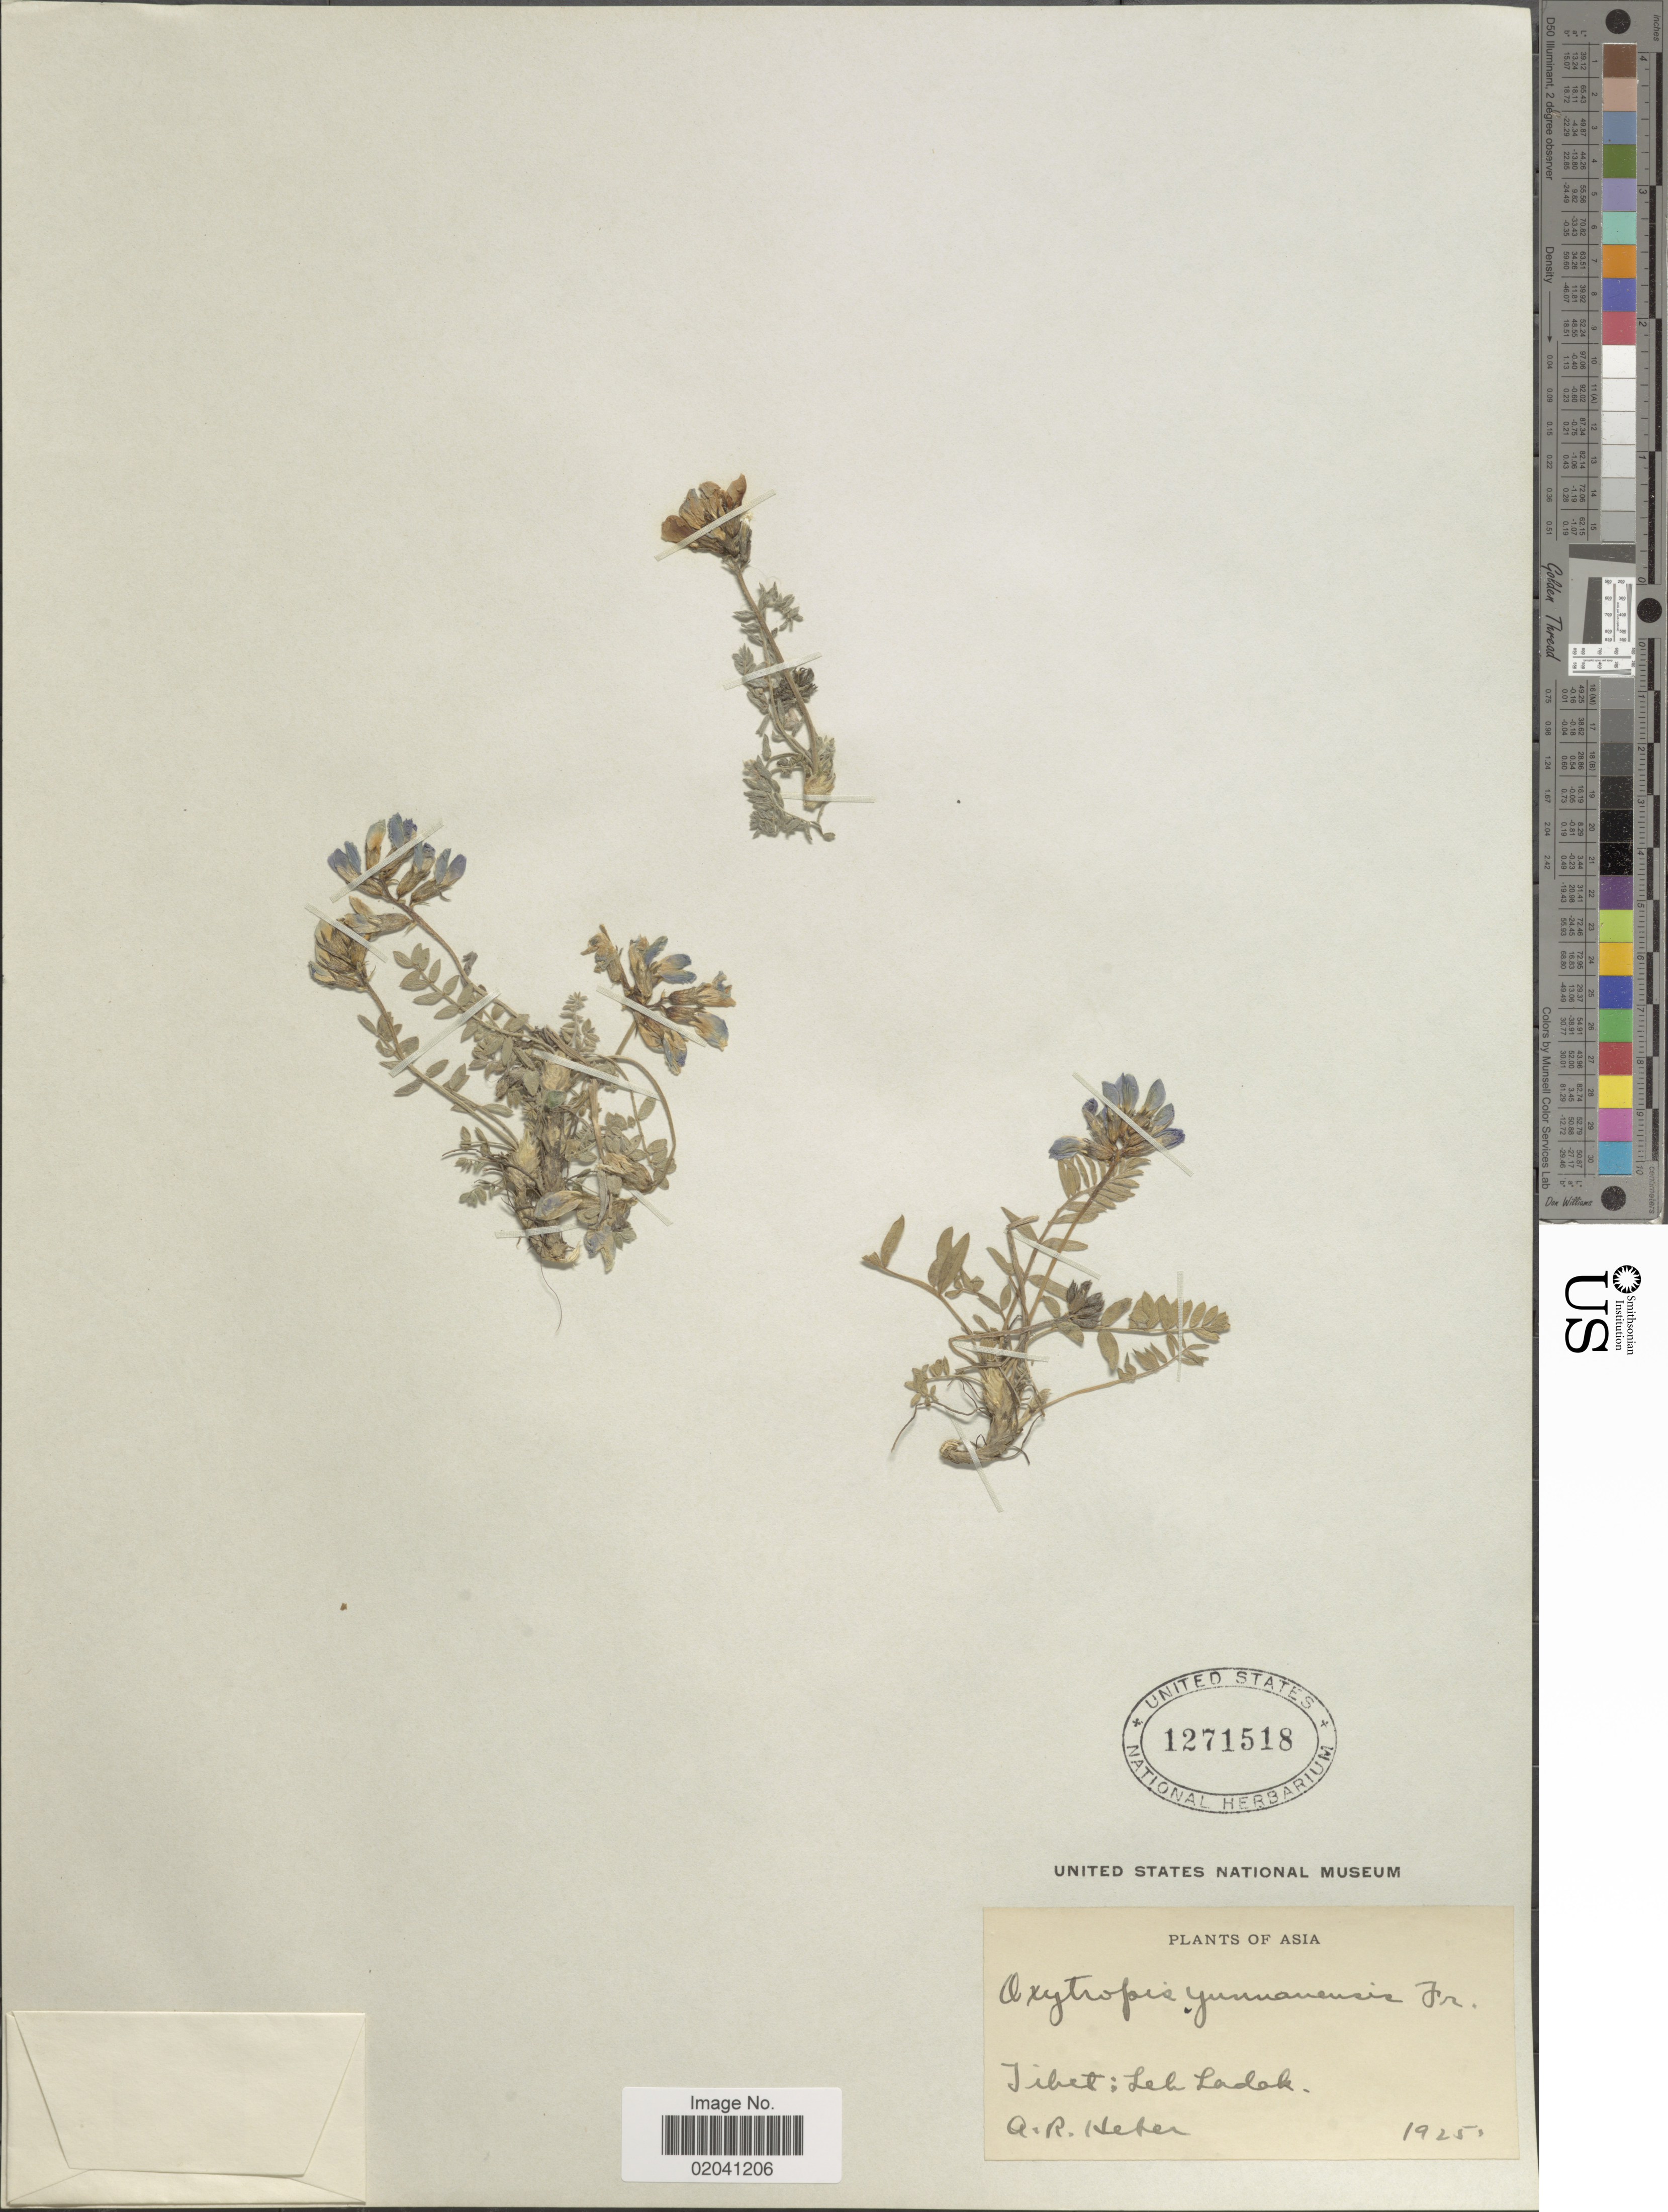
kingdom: Plantae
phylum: Tracheophyta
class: Magnoliopsida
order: Fabales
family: Fabaceae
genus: Oxytropis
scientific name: Oxytropis yunnanensis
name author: Franch.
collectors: A. Heber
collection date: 1925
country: India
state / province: Ladakh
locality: Asia. Tibet: Leh Ladak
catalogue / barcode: US 1271518